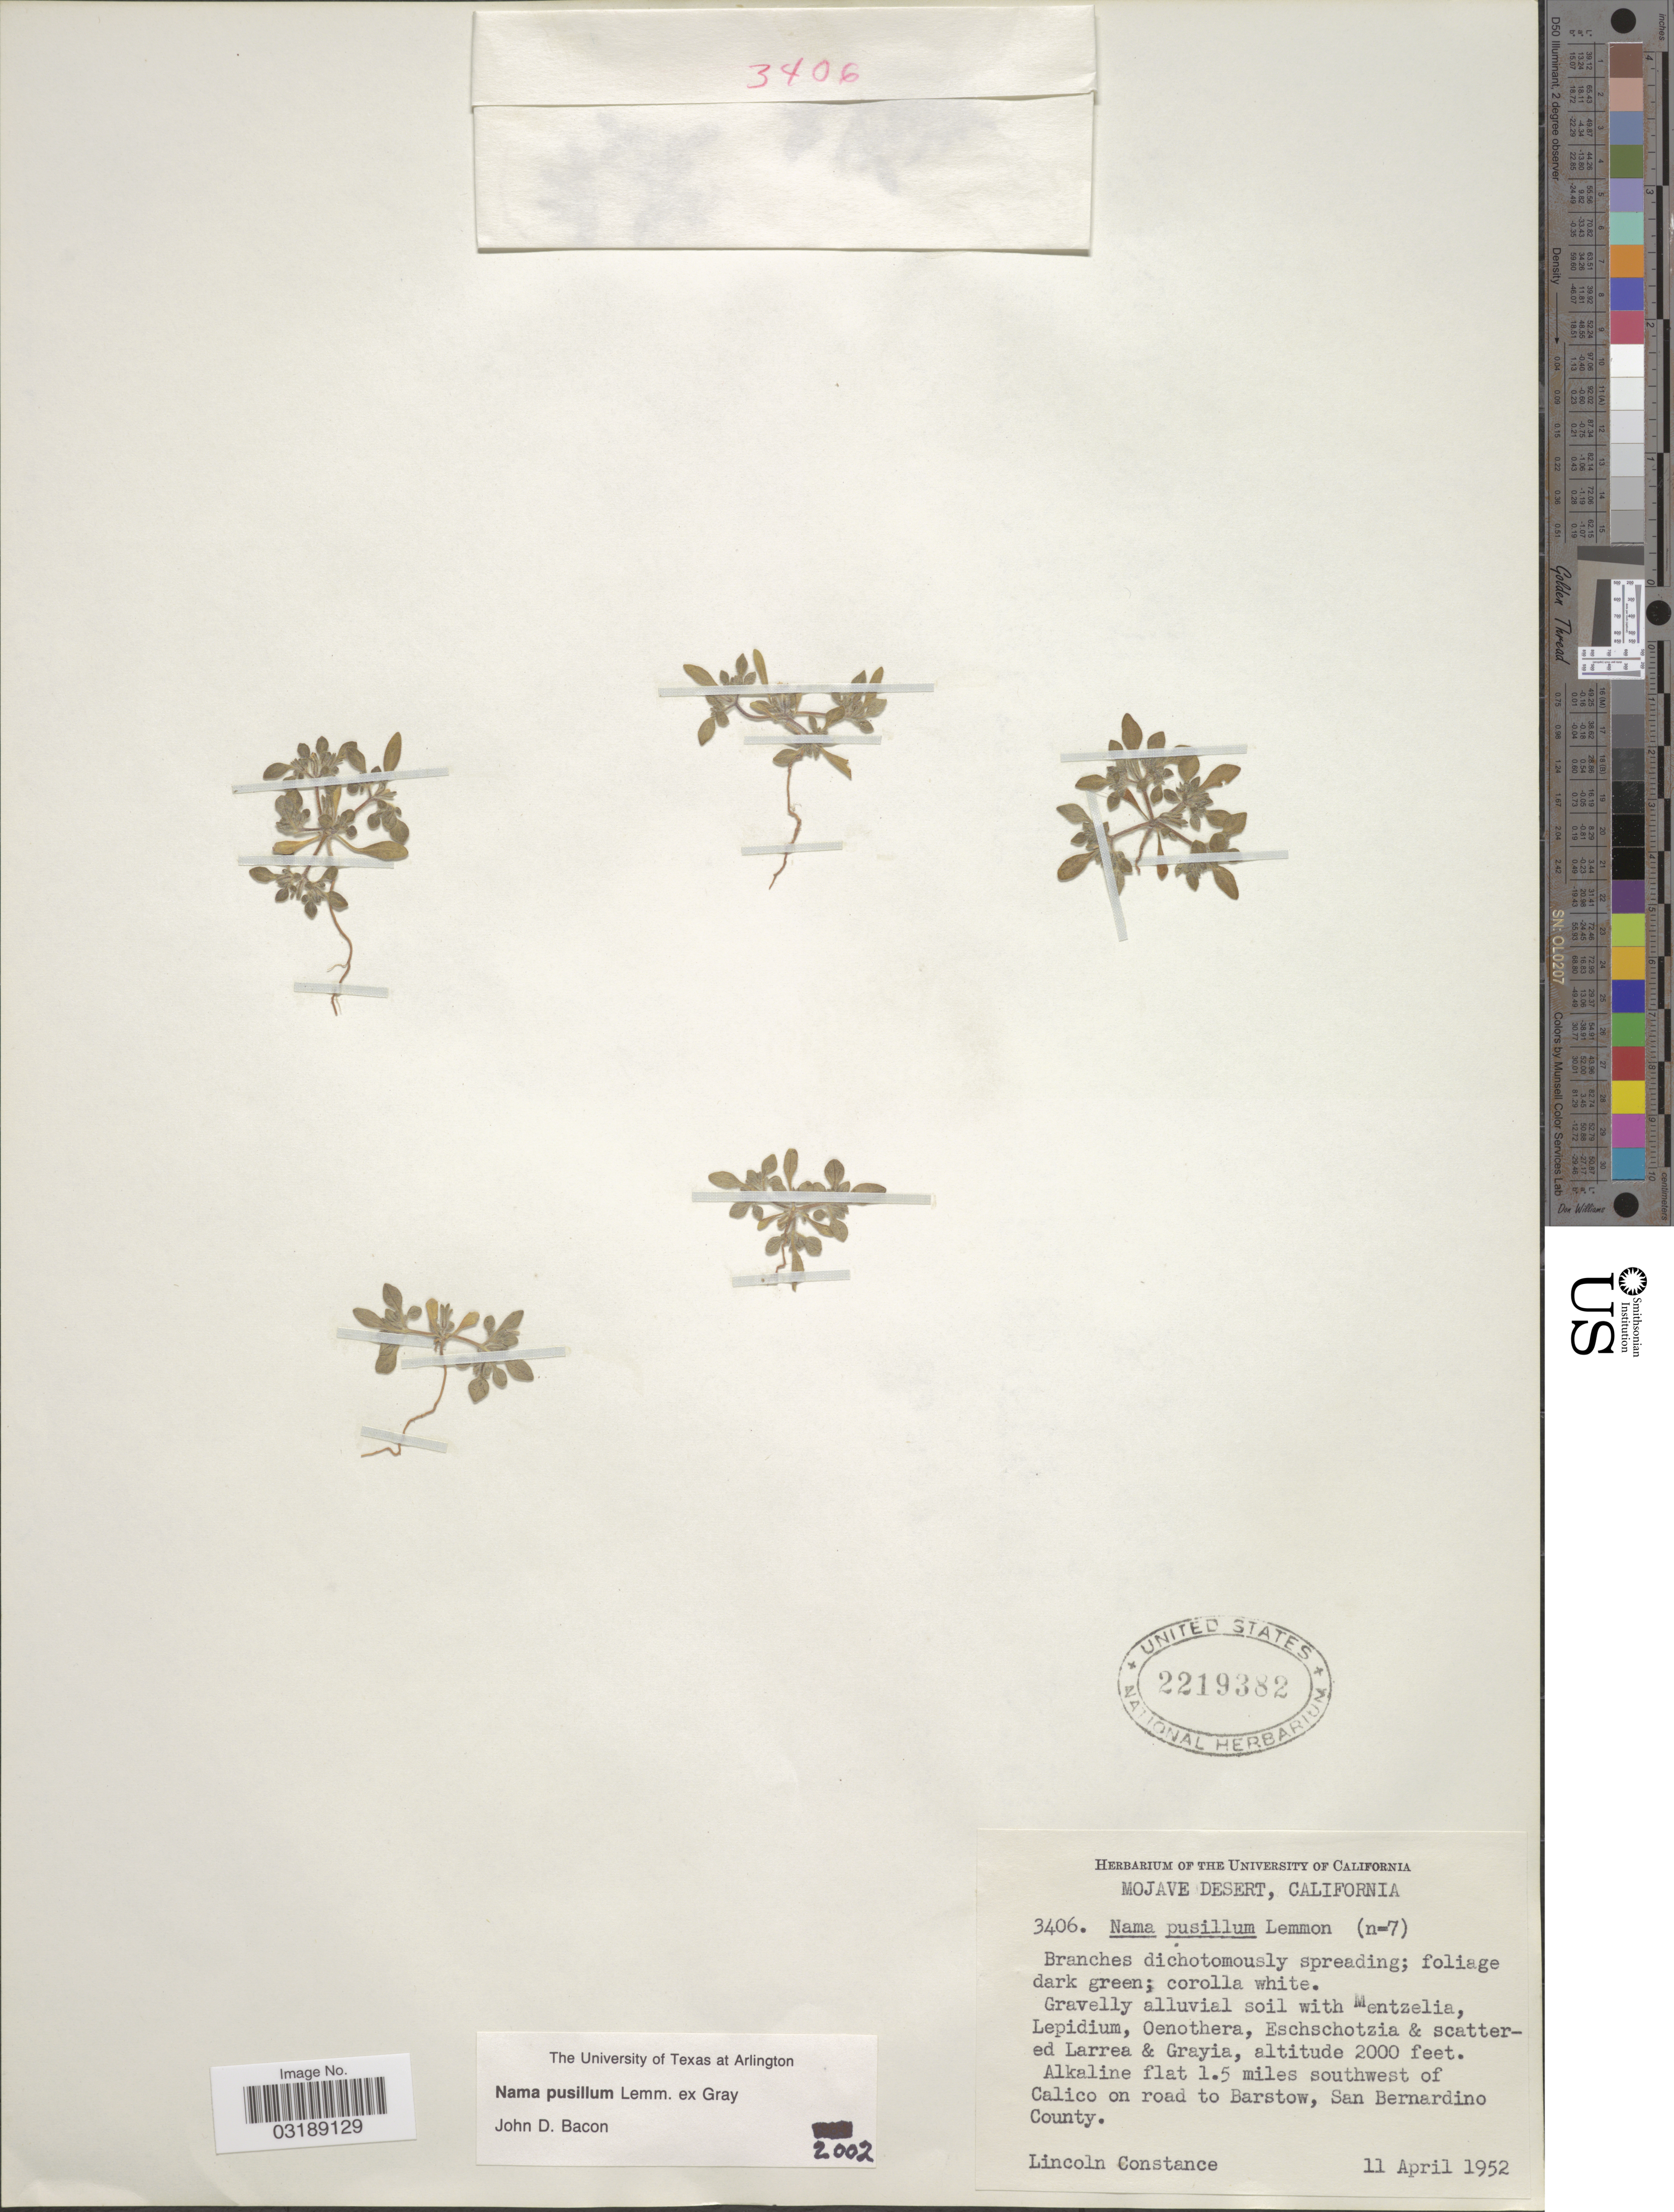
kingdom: Plantae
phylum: Tracheophyta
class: Magnoliopsida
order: Boraginales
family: Namaceae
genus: Nama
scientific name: Nama pusillum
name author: Lemmon ex A. Gray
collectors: L. Constance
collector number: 3406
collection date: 1952-04-11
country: United States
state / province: California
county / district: San Bernardino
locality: Mojave Desert, California, Alkaline flat 1.5 miles southwest of Calico on road to Barstow, San Bernardino County.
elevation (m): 610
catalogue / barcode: US 2219382